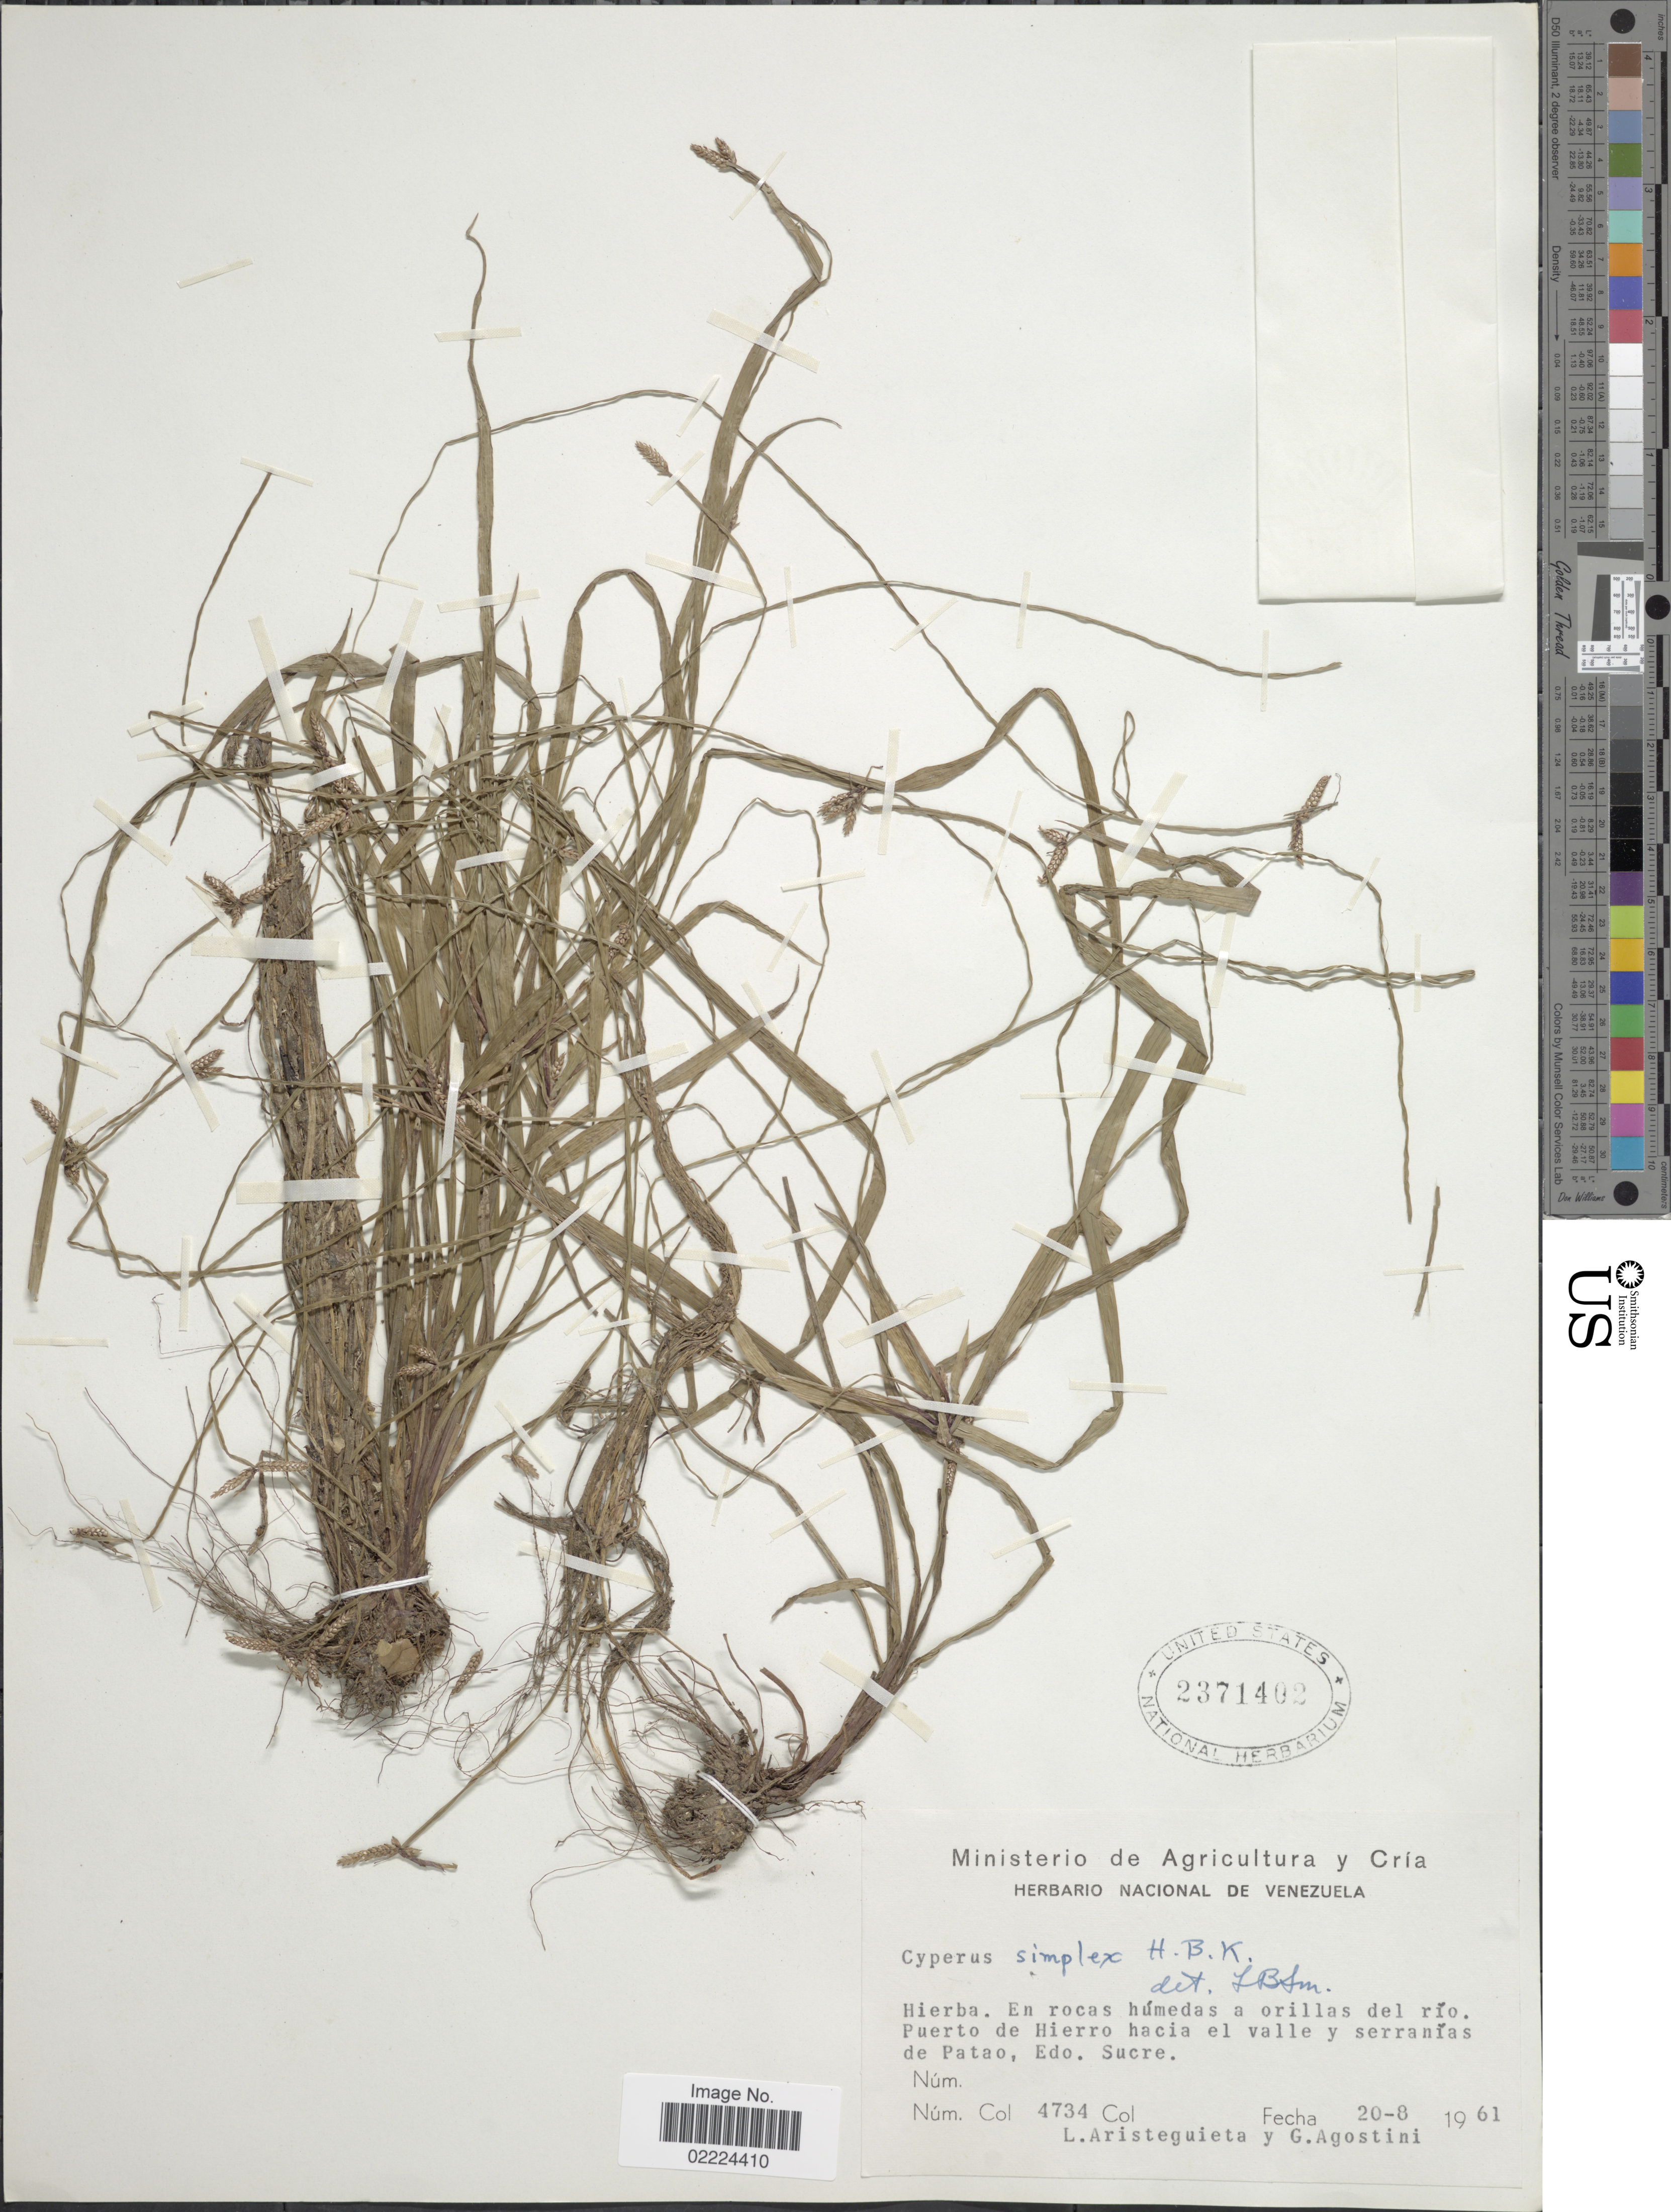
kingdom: Plantae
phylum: Tracheophyta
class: Liliopsida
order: Poales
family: Cyperaceae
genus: Cyperus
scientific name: Cyperus simplex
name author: Kunth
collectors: L. Aristeguieta & G. Agostini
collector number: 4734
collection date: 1961-08-20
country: Venezuela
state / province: Sucre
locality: En rocas humedas a oriilas del rio. Puerto de Hierro hacia el valle y serranias de Parao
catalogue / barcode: US 2371402